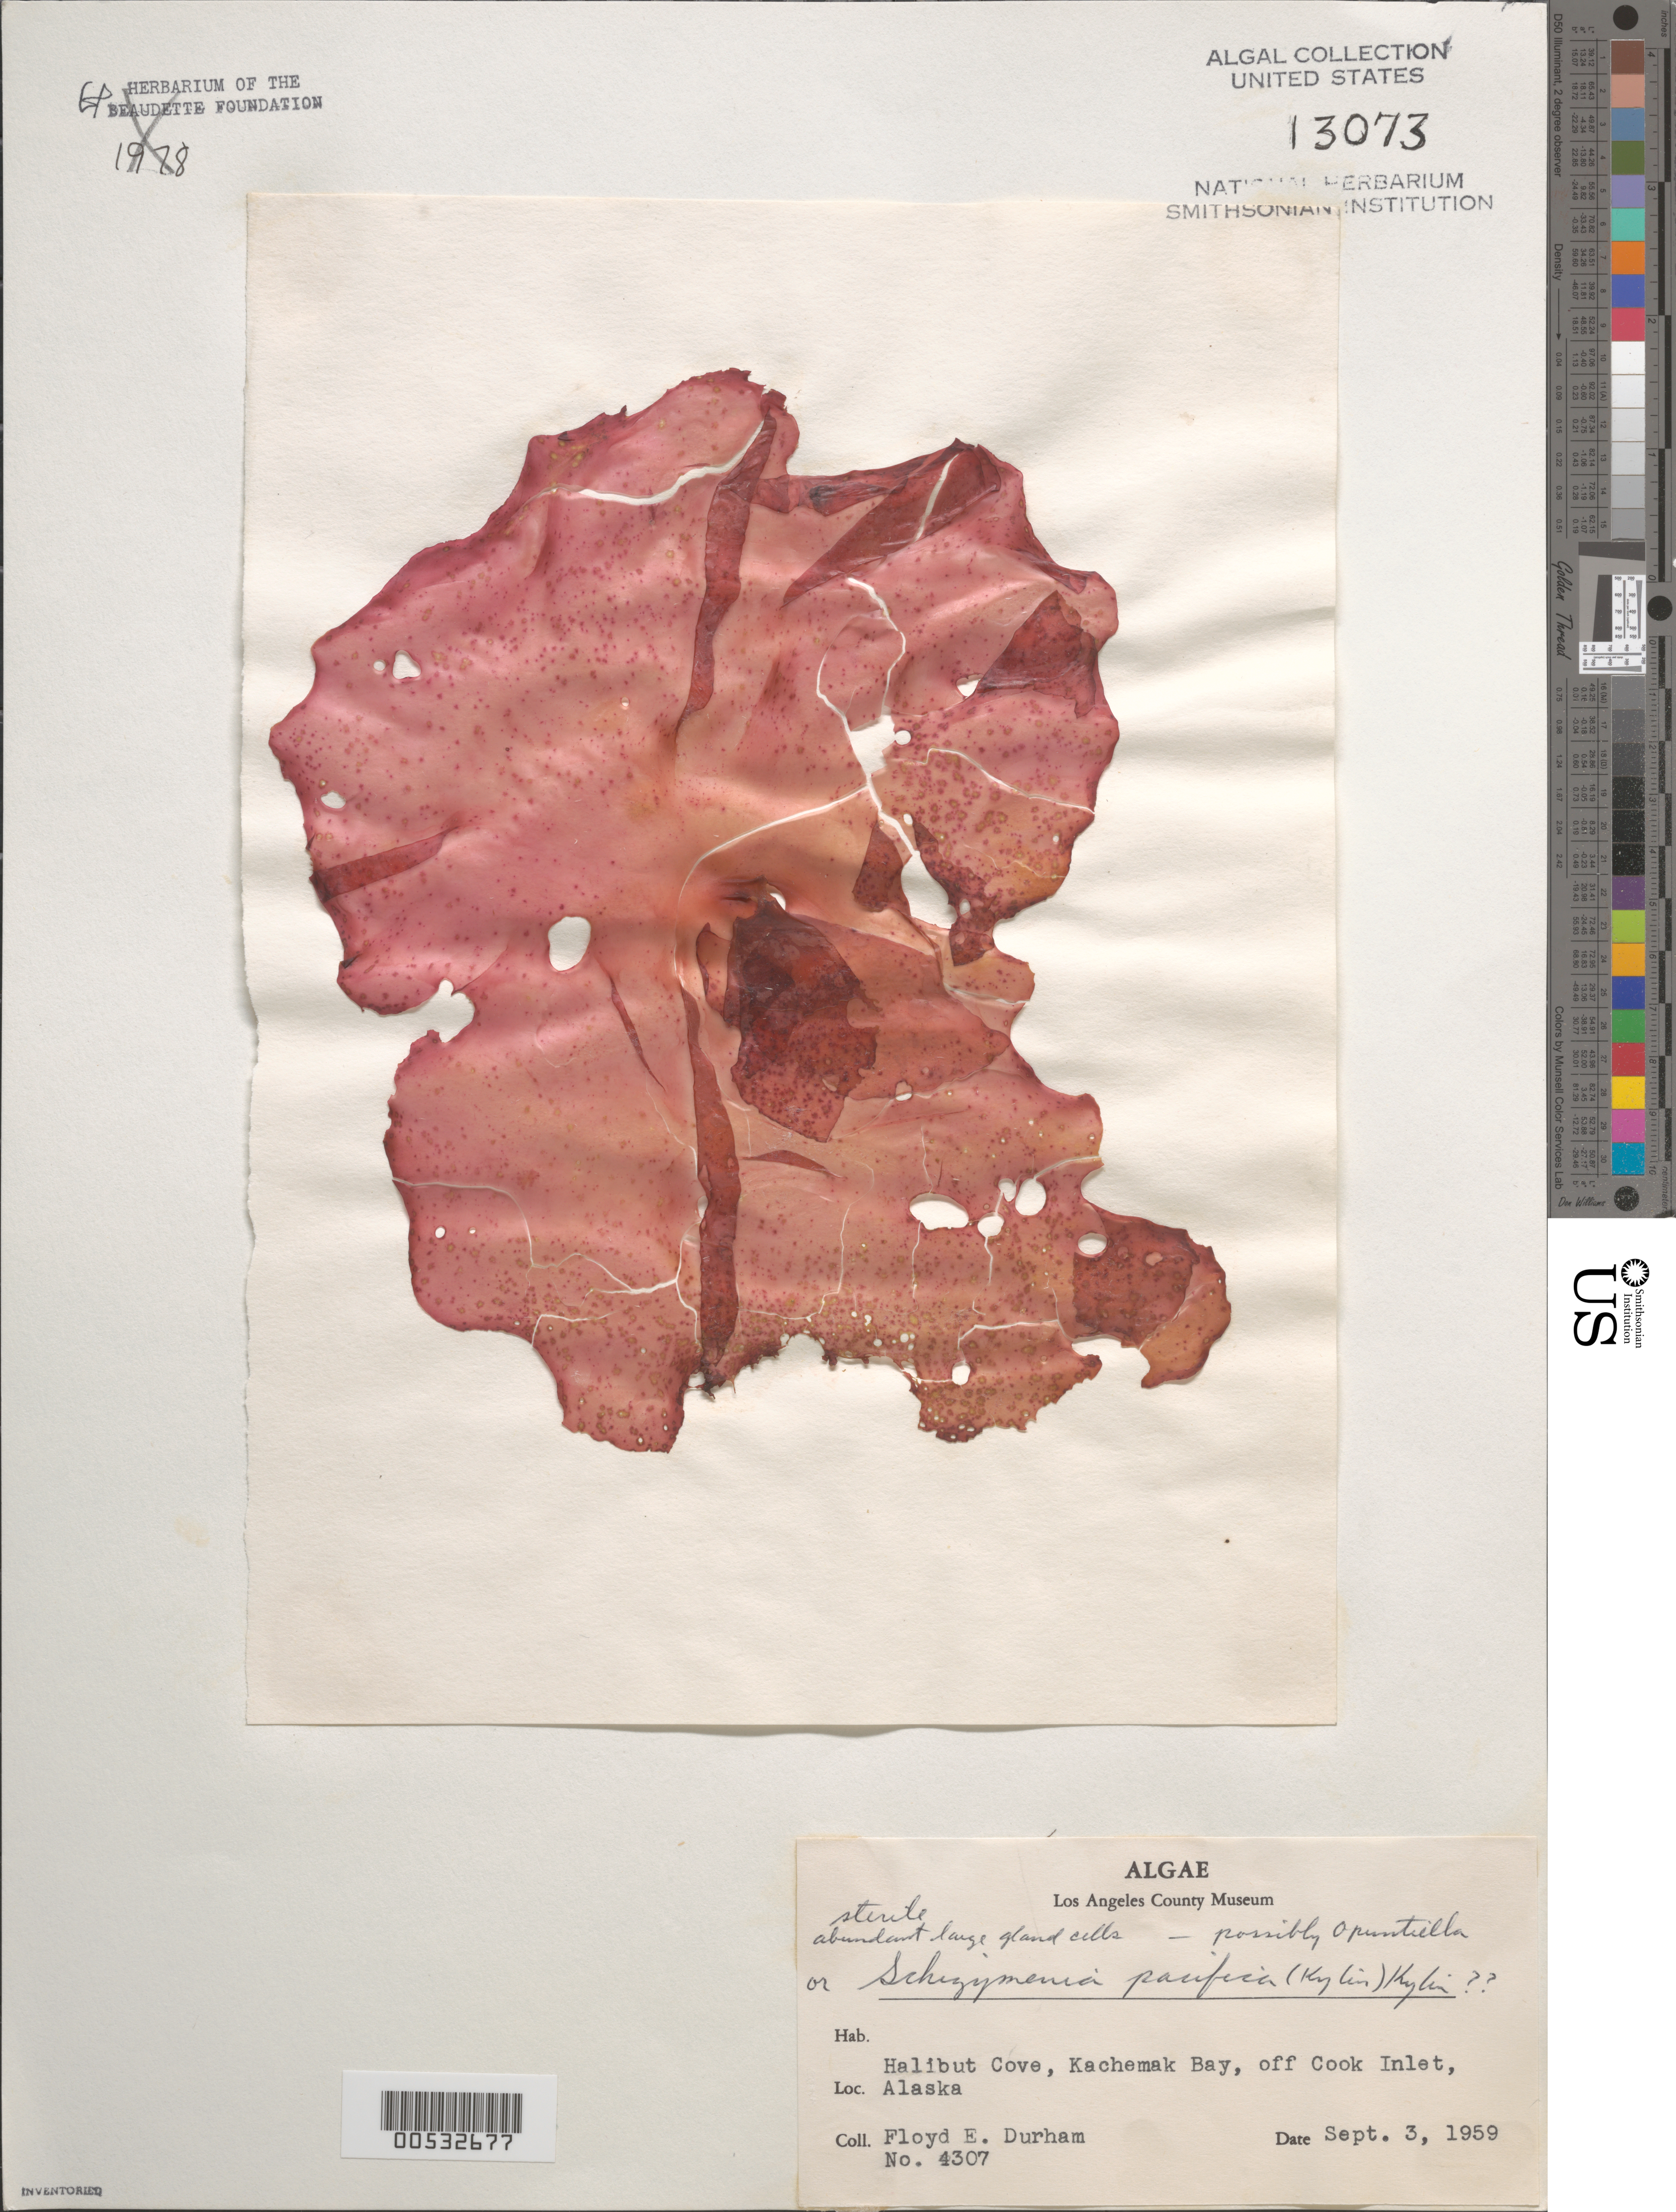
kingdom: Plantae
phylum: Rhodophyta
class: Florideophyceae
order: Nemastomatales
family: Schizymeniaceae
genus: Schizymenia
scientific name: Schizymenia pacifica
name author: (Kylin) Kylin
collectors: F. Durham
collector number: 4307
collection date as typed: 03 Sep 1959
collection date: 1959-09-03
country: United States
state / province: Alaska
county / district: Kenai Peninsula Division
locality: Halibut Cove, Kachemak Bay, off Cook Inlet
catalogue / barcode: US 13073